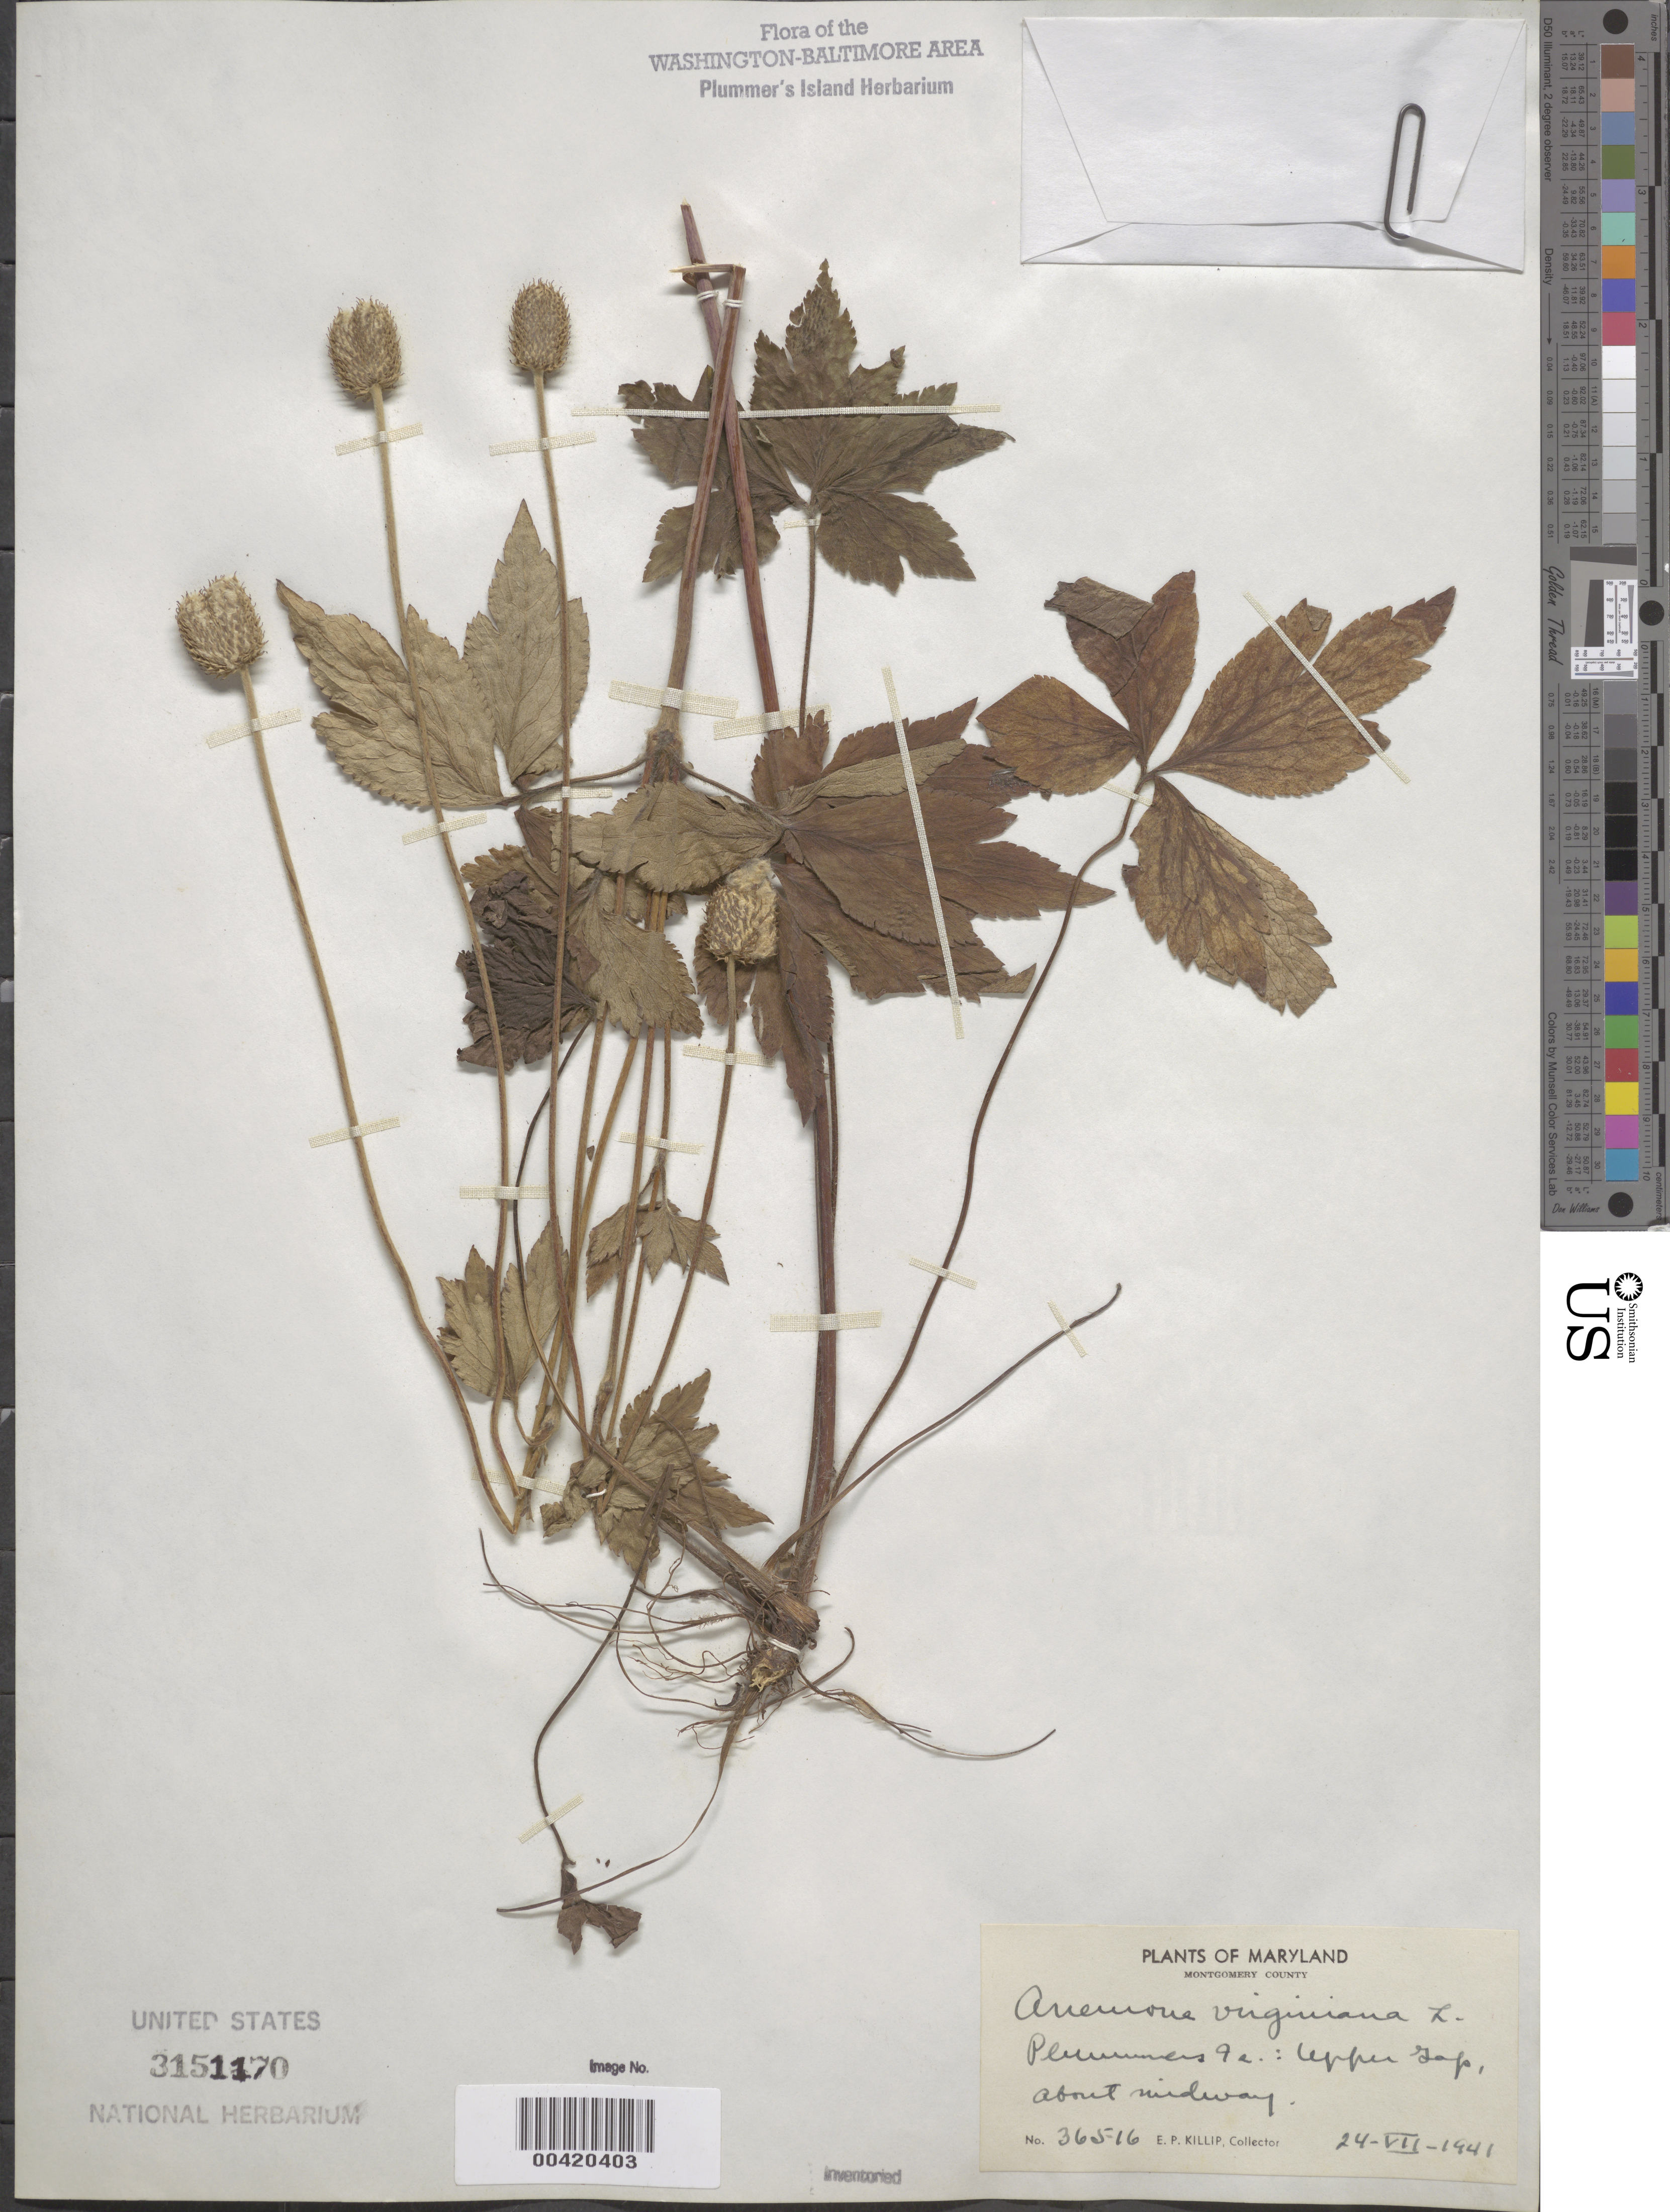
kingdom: Plantae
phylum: Tracheophyta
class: Magnoliopsida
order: Ranunculales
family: Ranunculaceae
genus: Anemone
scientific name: Anemone virginiana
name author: L.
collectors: E. P. Killip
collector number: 36516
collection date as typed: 24 Jul 1941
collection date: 1941-07-24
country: United States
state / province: Maryland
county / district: Montgomery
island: Plummers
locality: Plummer's Island; Upper Gap, about Midway C. & O. Canal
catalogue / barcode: US 3151170